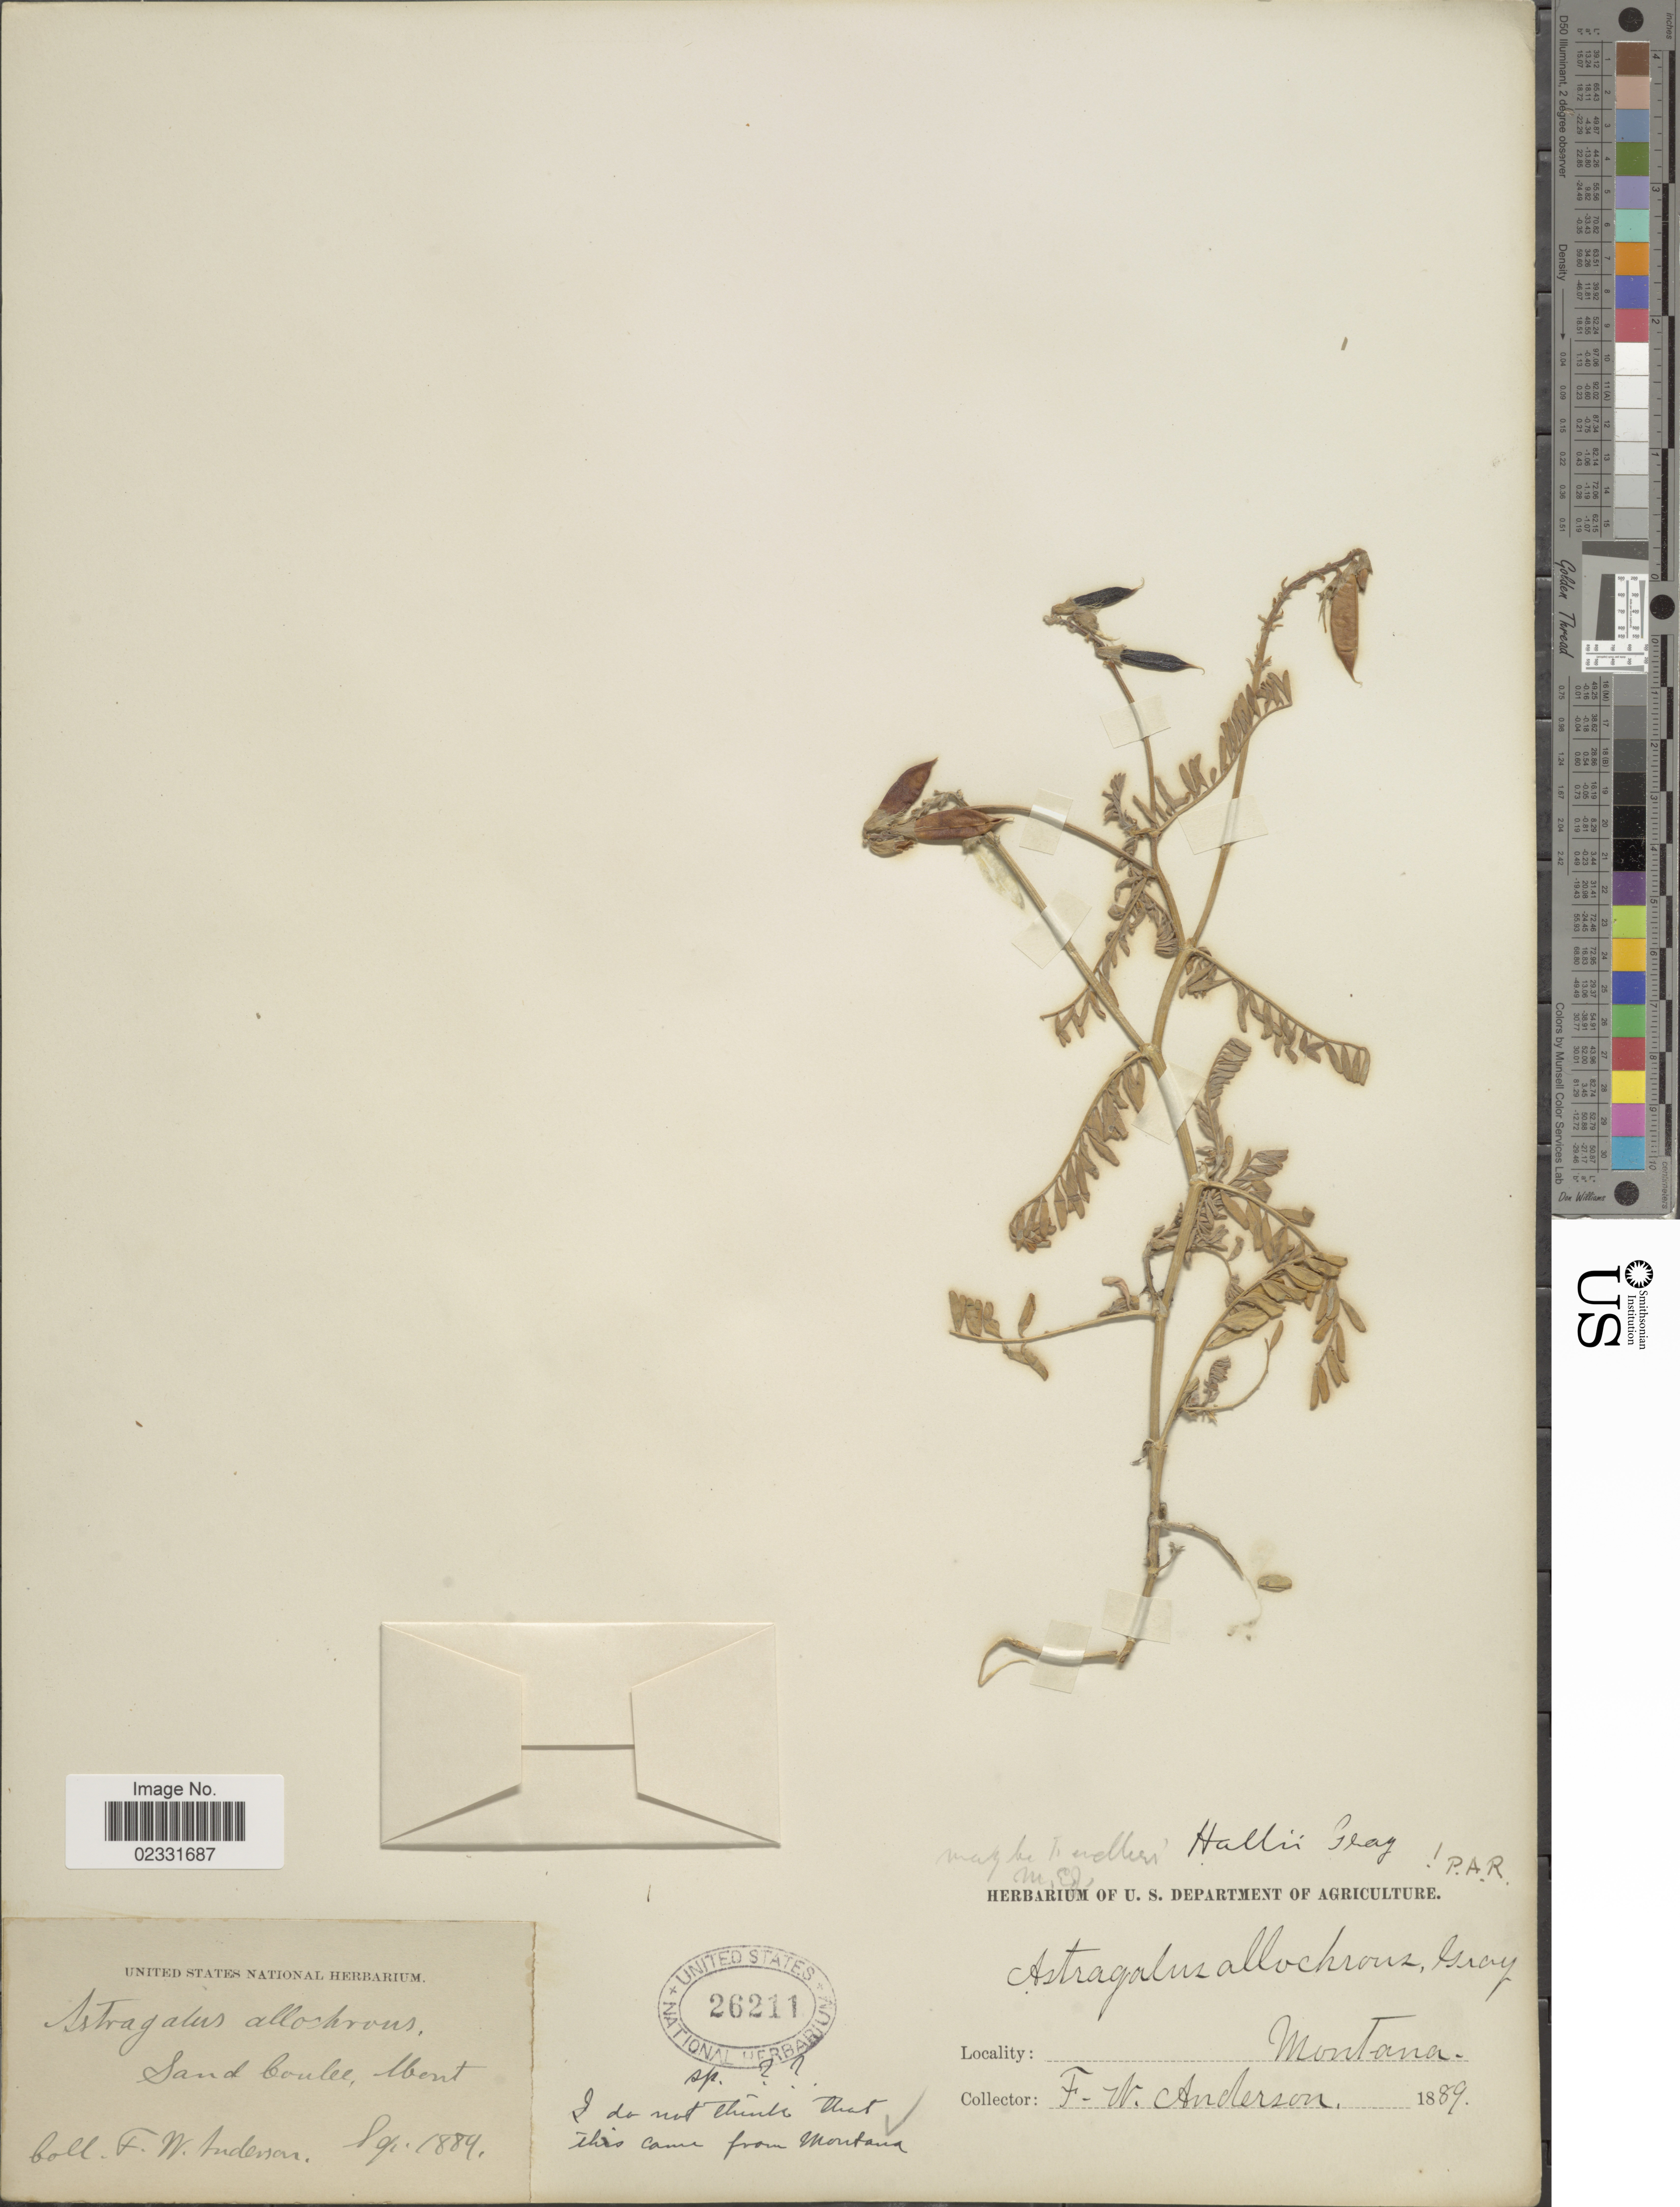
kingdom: Plantae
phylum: Tracheophyta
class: Magnoliopsida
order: Fabales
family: Fabaceae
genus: Astragalus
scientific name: Astragalus hallii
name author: A. Gray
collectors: F. W. Anderson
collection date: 1889-08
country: United States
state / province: Montana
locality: Sand Coulee.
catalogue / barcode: US 26211